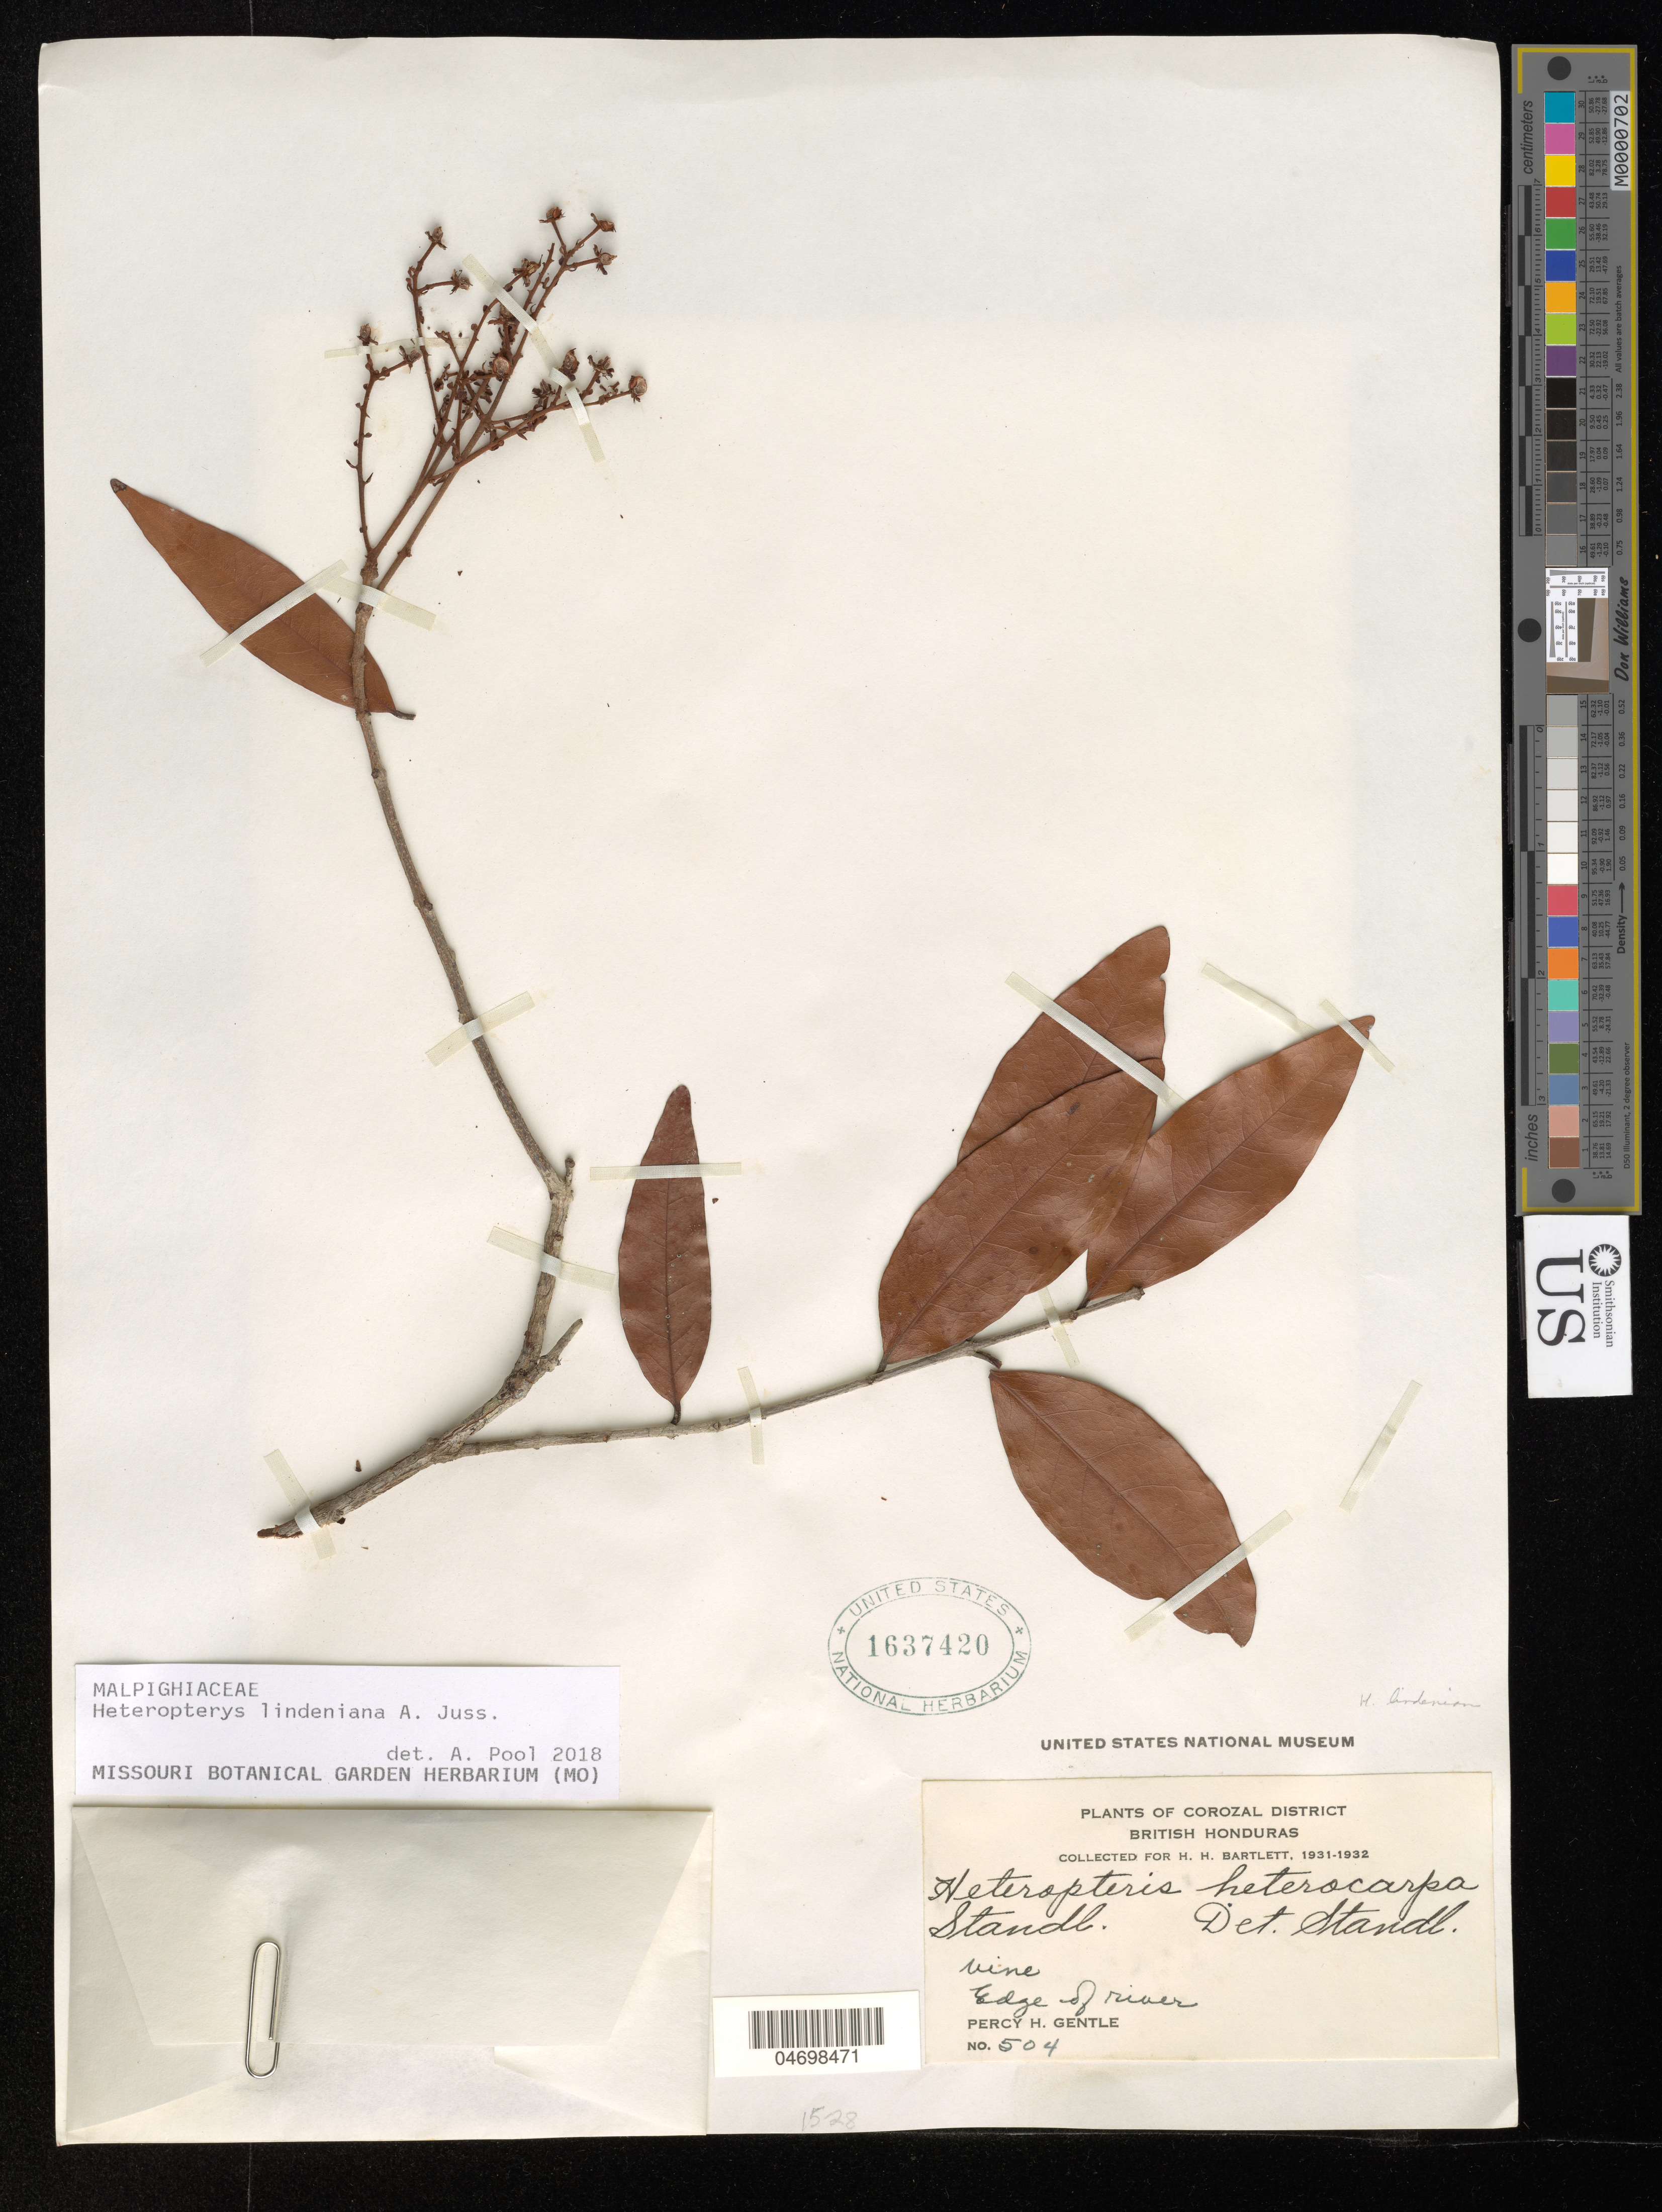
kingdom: Plantae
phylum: Tracheophyta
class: Magnoliopsida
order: Malpighiales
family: Malpighiaceae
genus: Heteropterys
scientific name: Heteropterys heterocarpa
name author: (Standl.) Standl.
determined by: Pool, A., (MO), Missouri Botanical Garden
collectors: P. H. Gentle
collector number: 504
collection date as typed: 1931 to -- --- 1932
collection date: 1931/1932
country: Belize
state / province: Corozal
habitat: Edge of river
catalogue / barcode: US 1637420